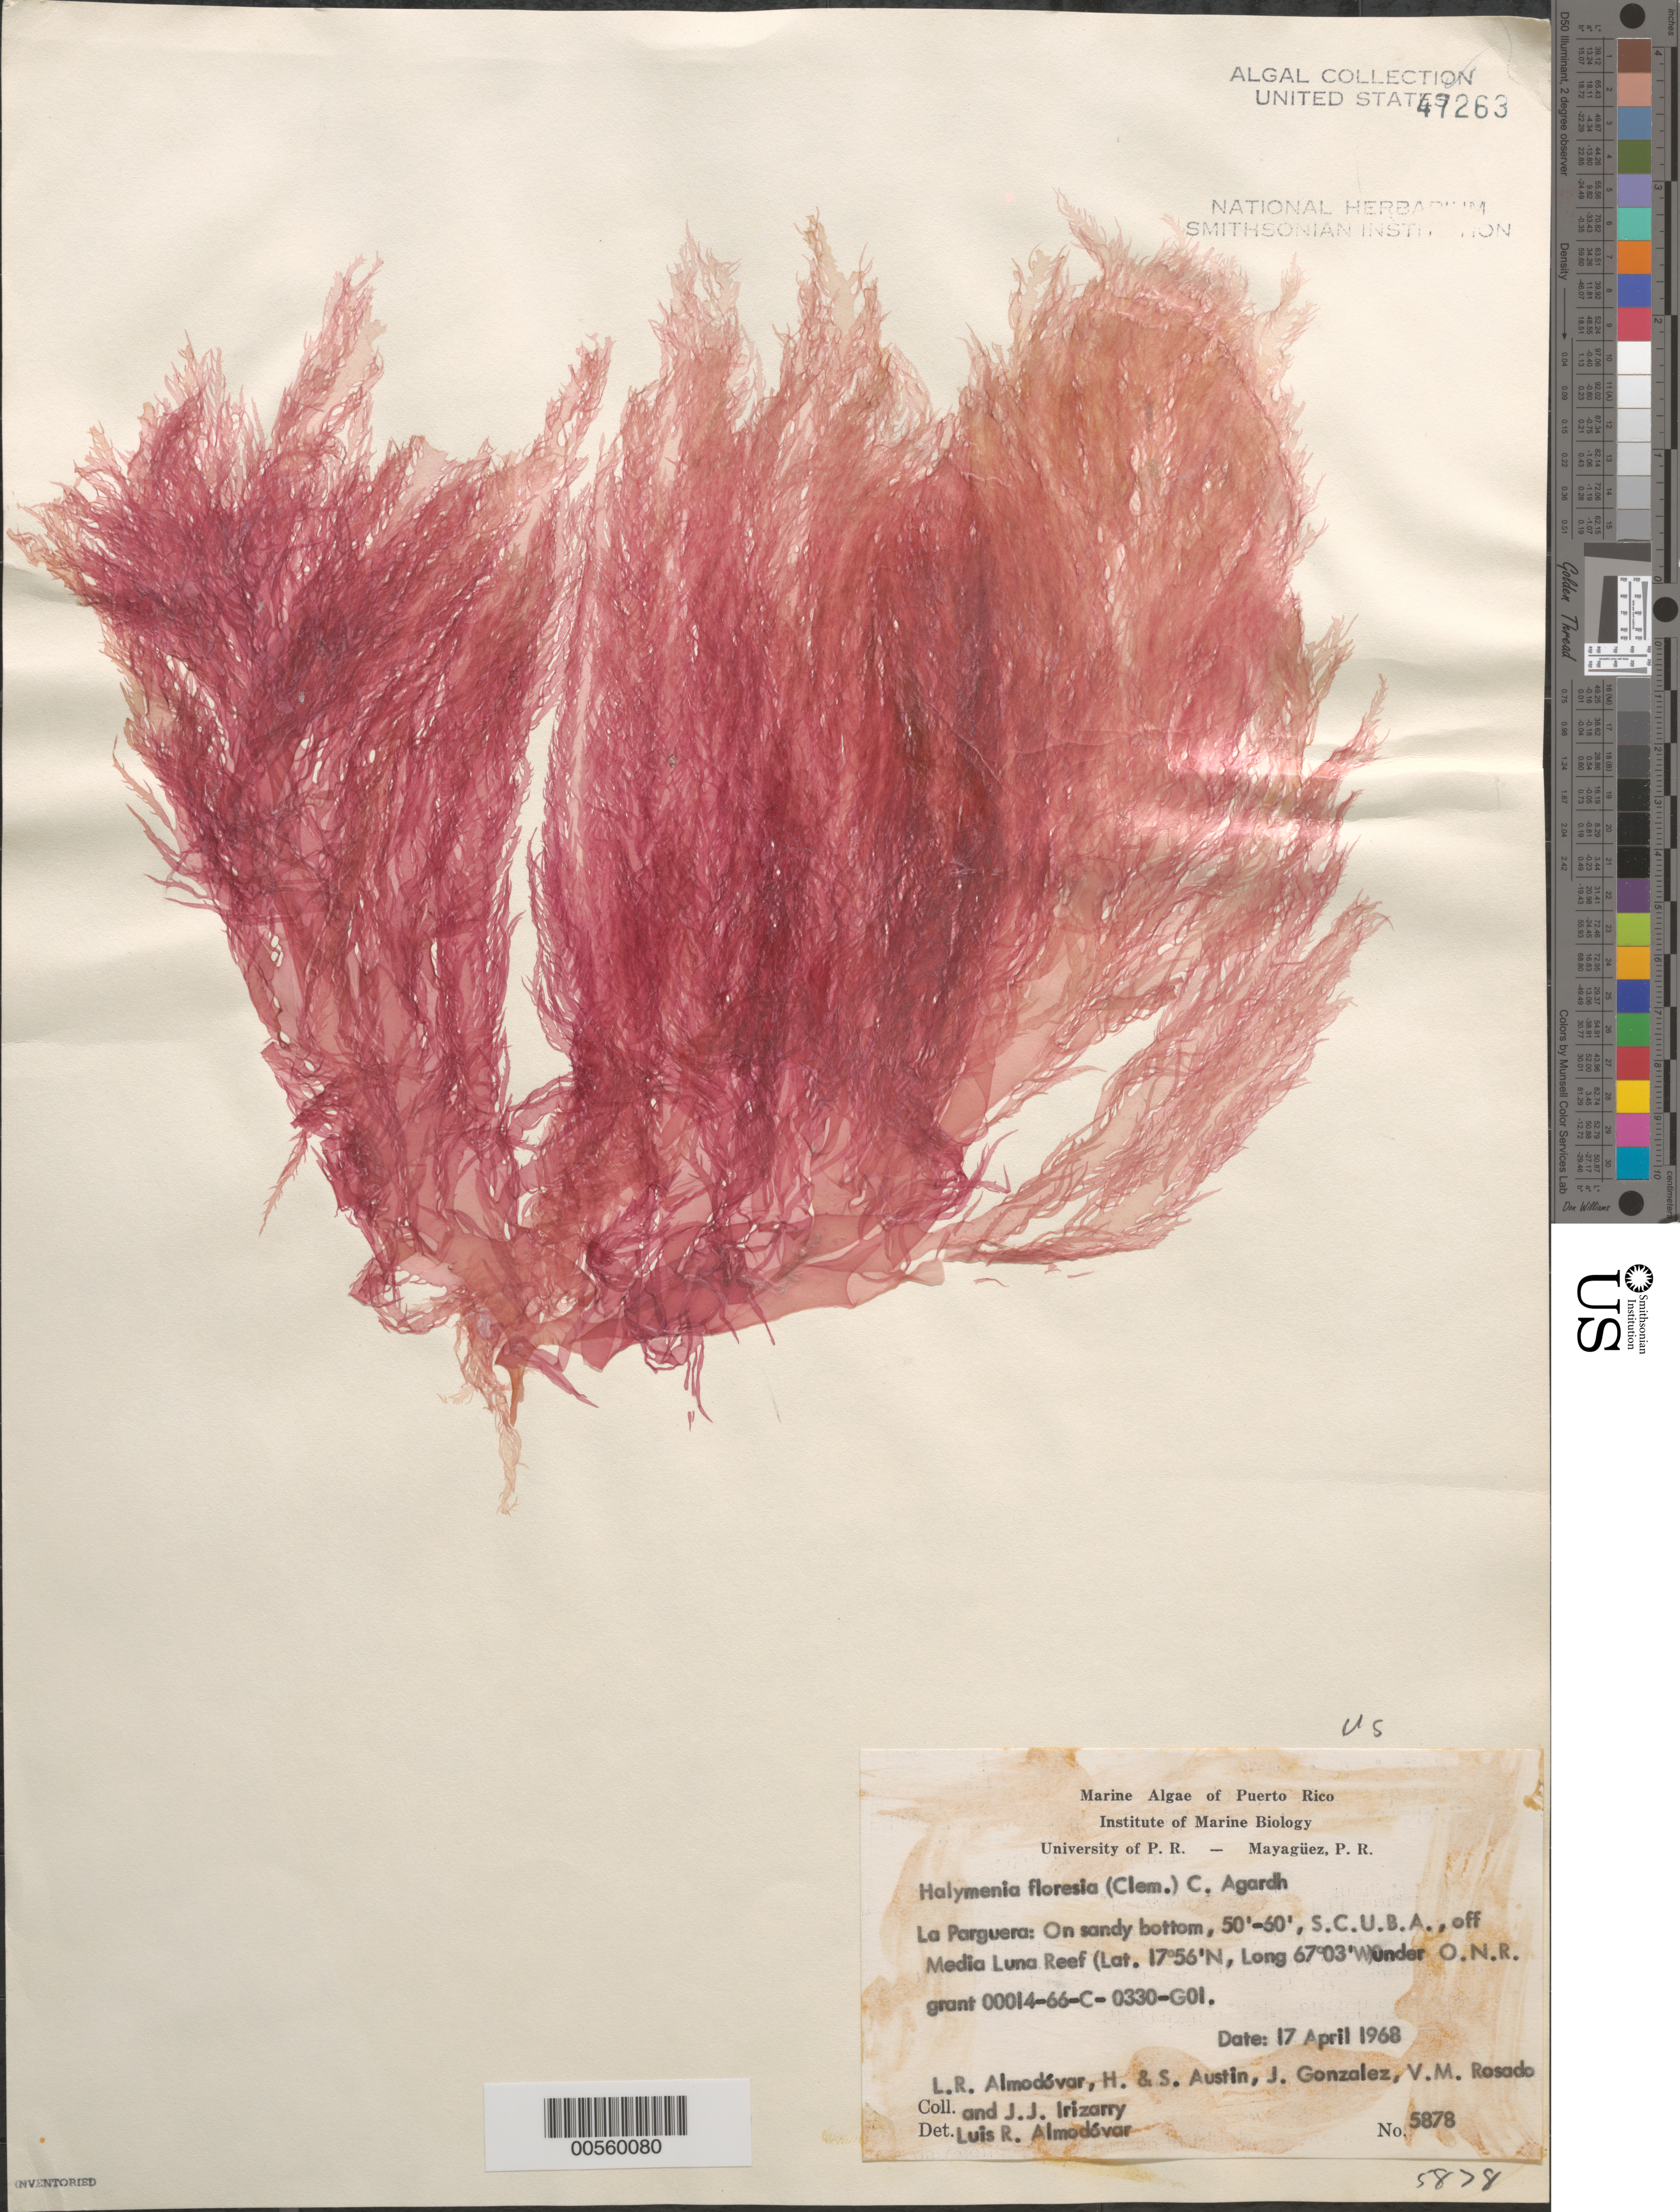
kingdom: Plantae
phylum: Rhodophyta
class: Florideophyceae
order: Halymeniales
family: Halymeniaceae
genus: Halymenia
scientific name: Halymenia floresii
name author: (Clemente) C. Agardh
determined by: Almodovar, L. R.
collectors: L. Almodovar, H. Austin, S. Austin, J. Gonzalez, V. Rosado & J. Irizarry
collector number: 5878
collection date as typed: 17 Apr 1968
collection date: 1968-04-17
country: Puerto Rico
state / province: Lajas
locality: La Parguera, off Media Luna Reef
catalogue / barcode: US 47263